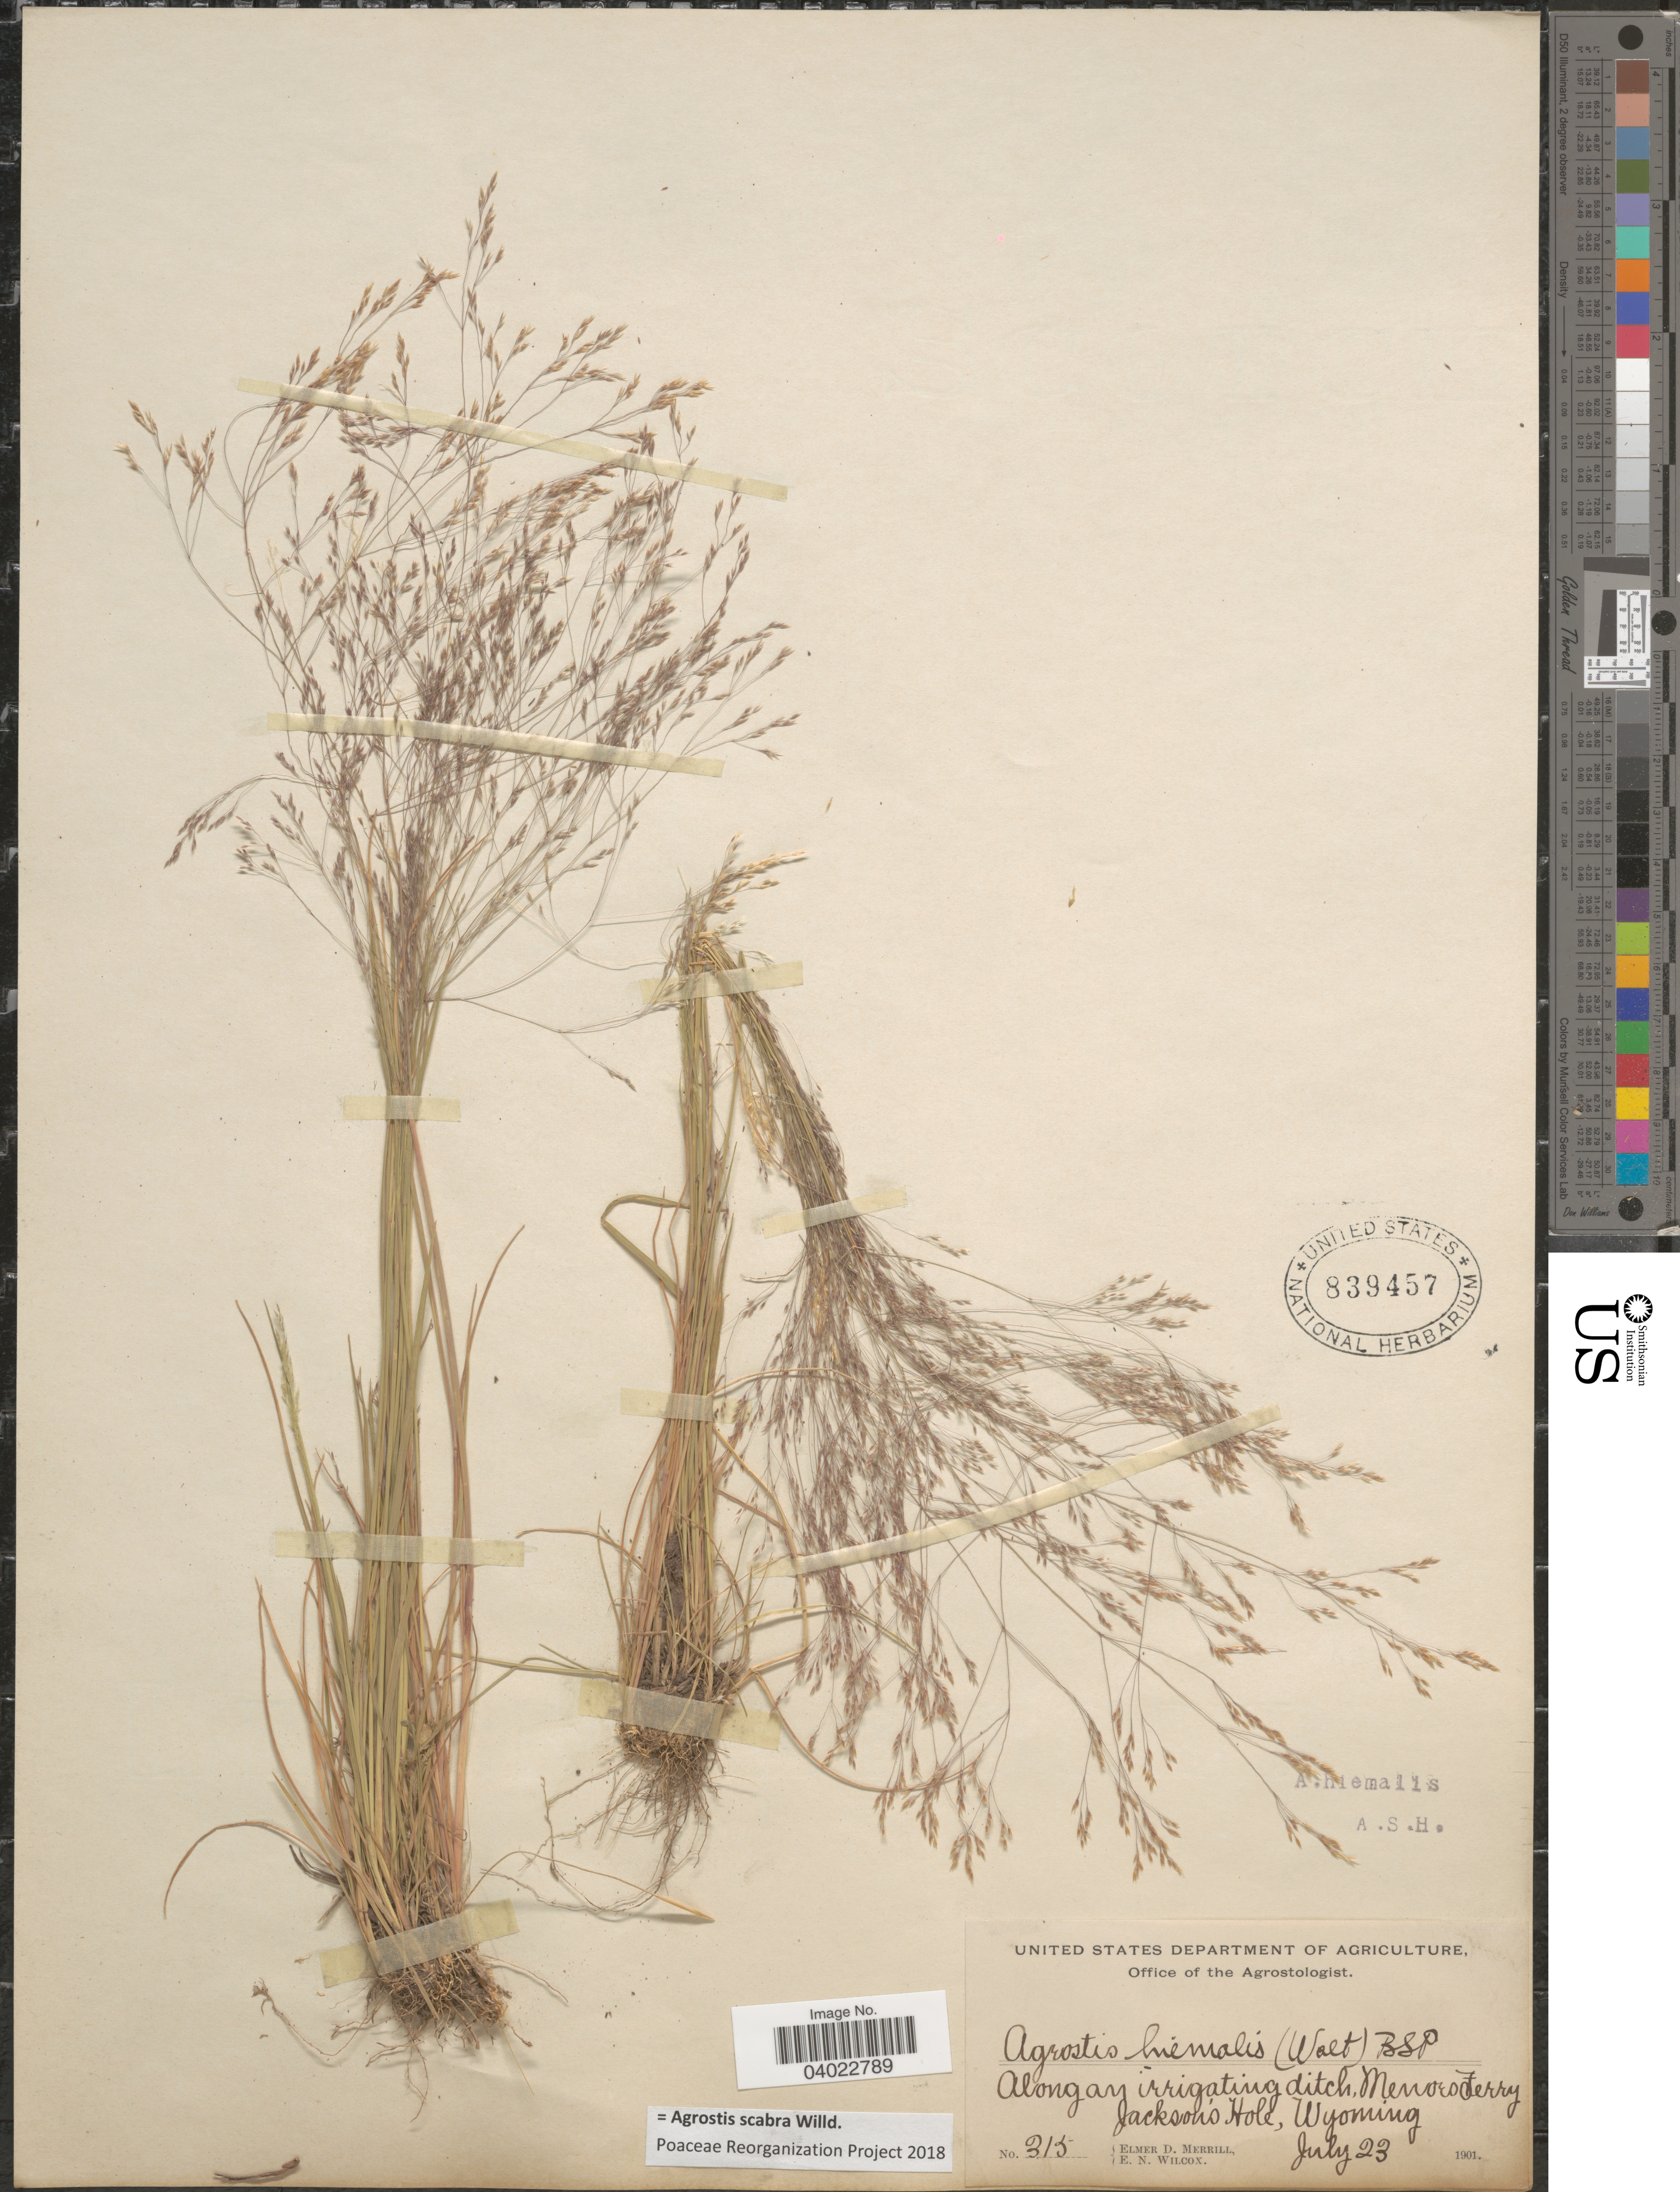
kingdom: Plantae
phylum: Tracheophyta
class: Liliopsida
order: Poales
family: Poaceae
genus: Agrostis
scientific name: Agrostis scabra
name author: Willd.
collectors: E. D. Merrill & E. Wilcox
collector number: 315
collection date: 1901-07-23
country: United States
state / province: Wyoming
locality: Menor's Ferry. Jackson's Hole.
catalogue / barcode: US 839457